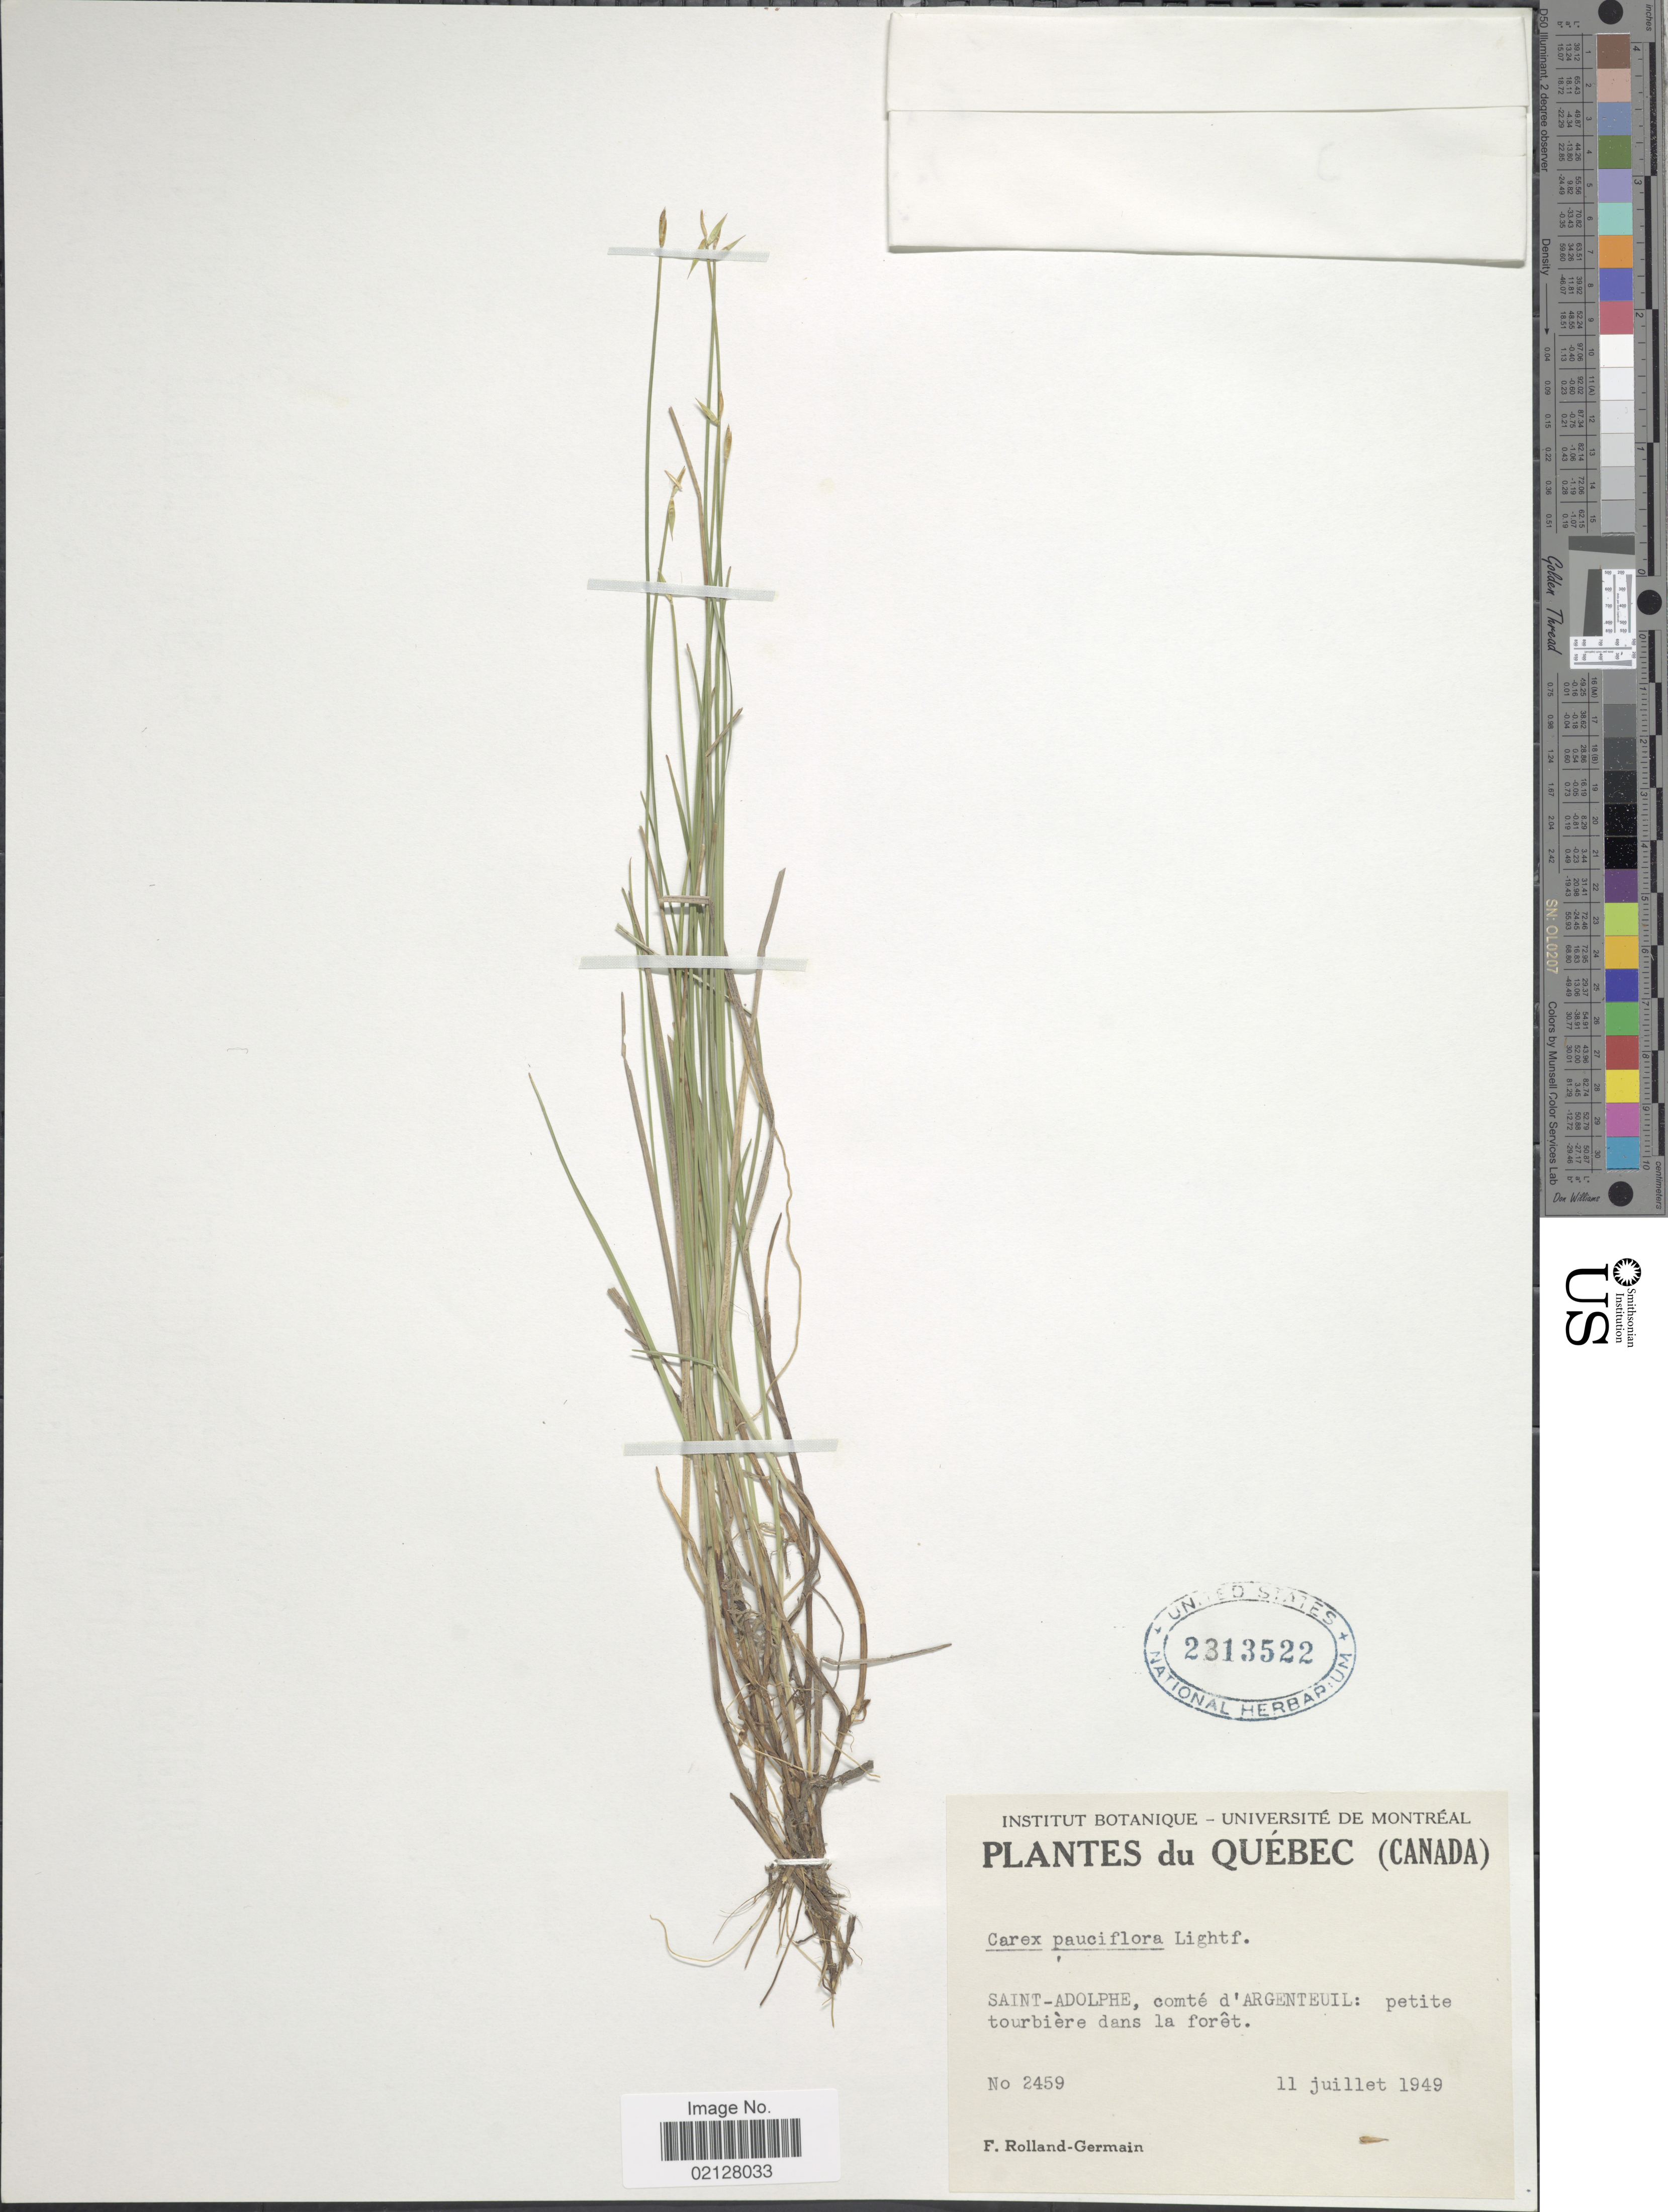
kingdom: Plantae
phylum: Tracheophyta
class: Liliopsida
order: Poales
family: Cyperaceae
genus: Carex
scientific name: Carex pauciflora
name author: Lightf.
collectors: Rolland-Germain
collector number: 2459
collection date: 1949-07-11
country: Canada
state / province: Quebec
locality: Saint- Adolphe, comte d'Argenteuil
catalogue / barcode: US 2313522